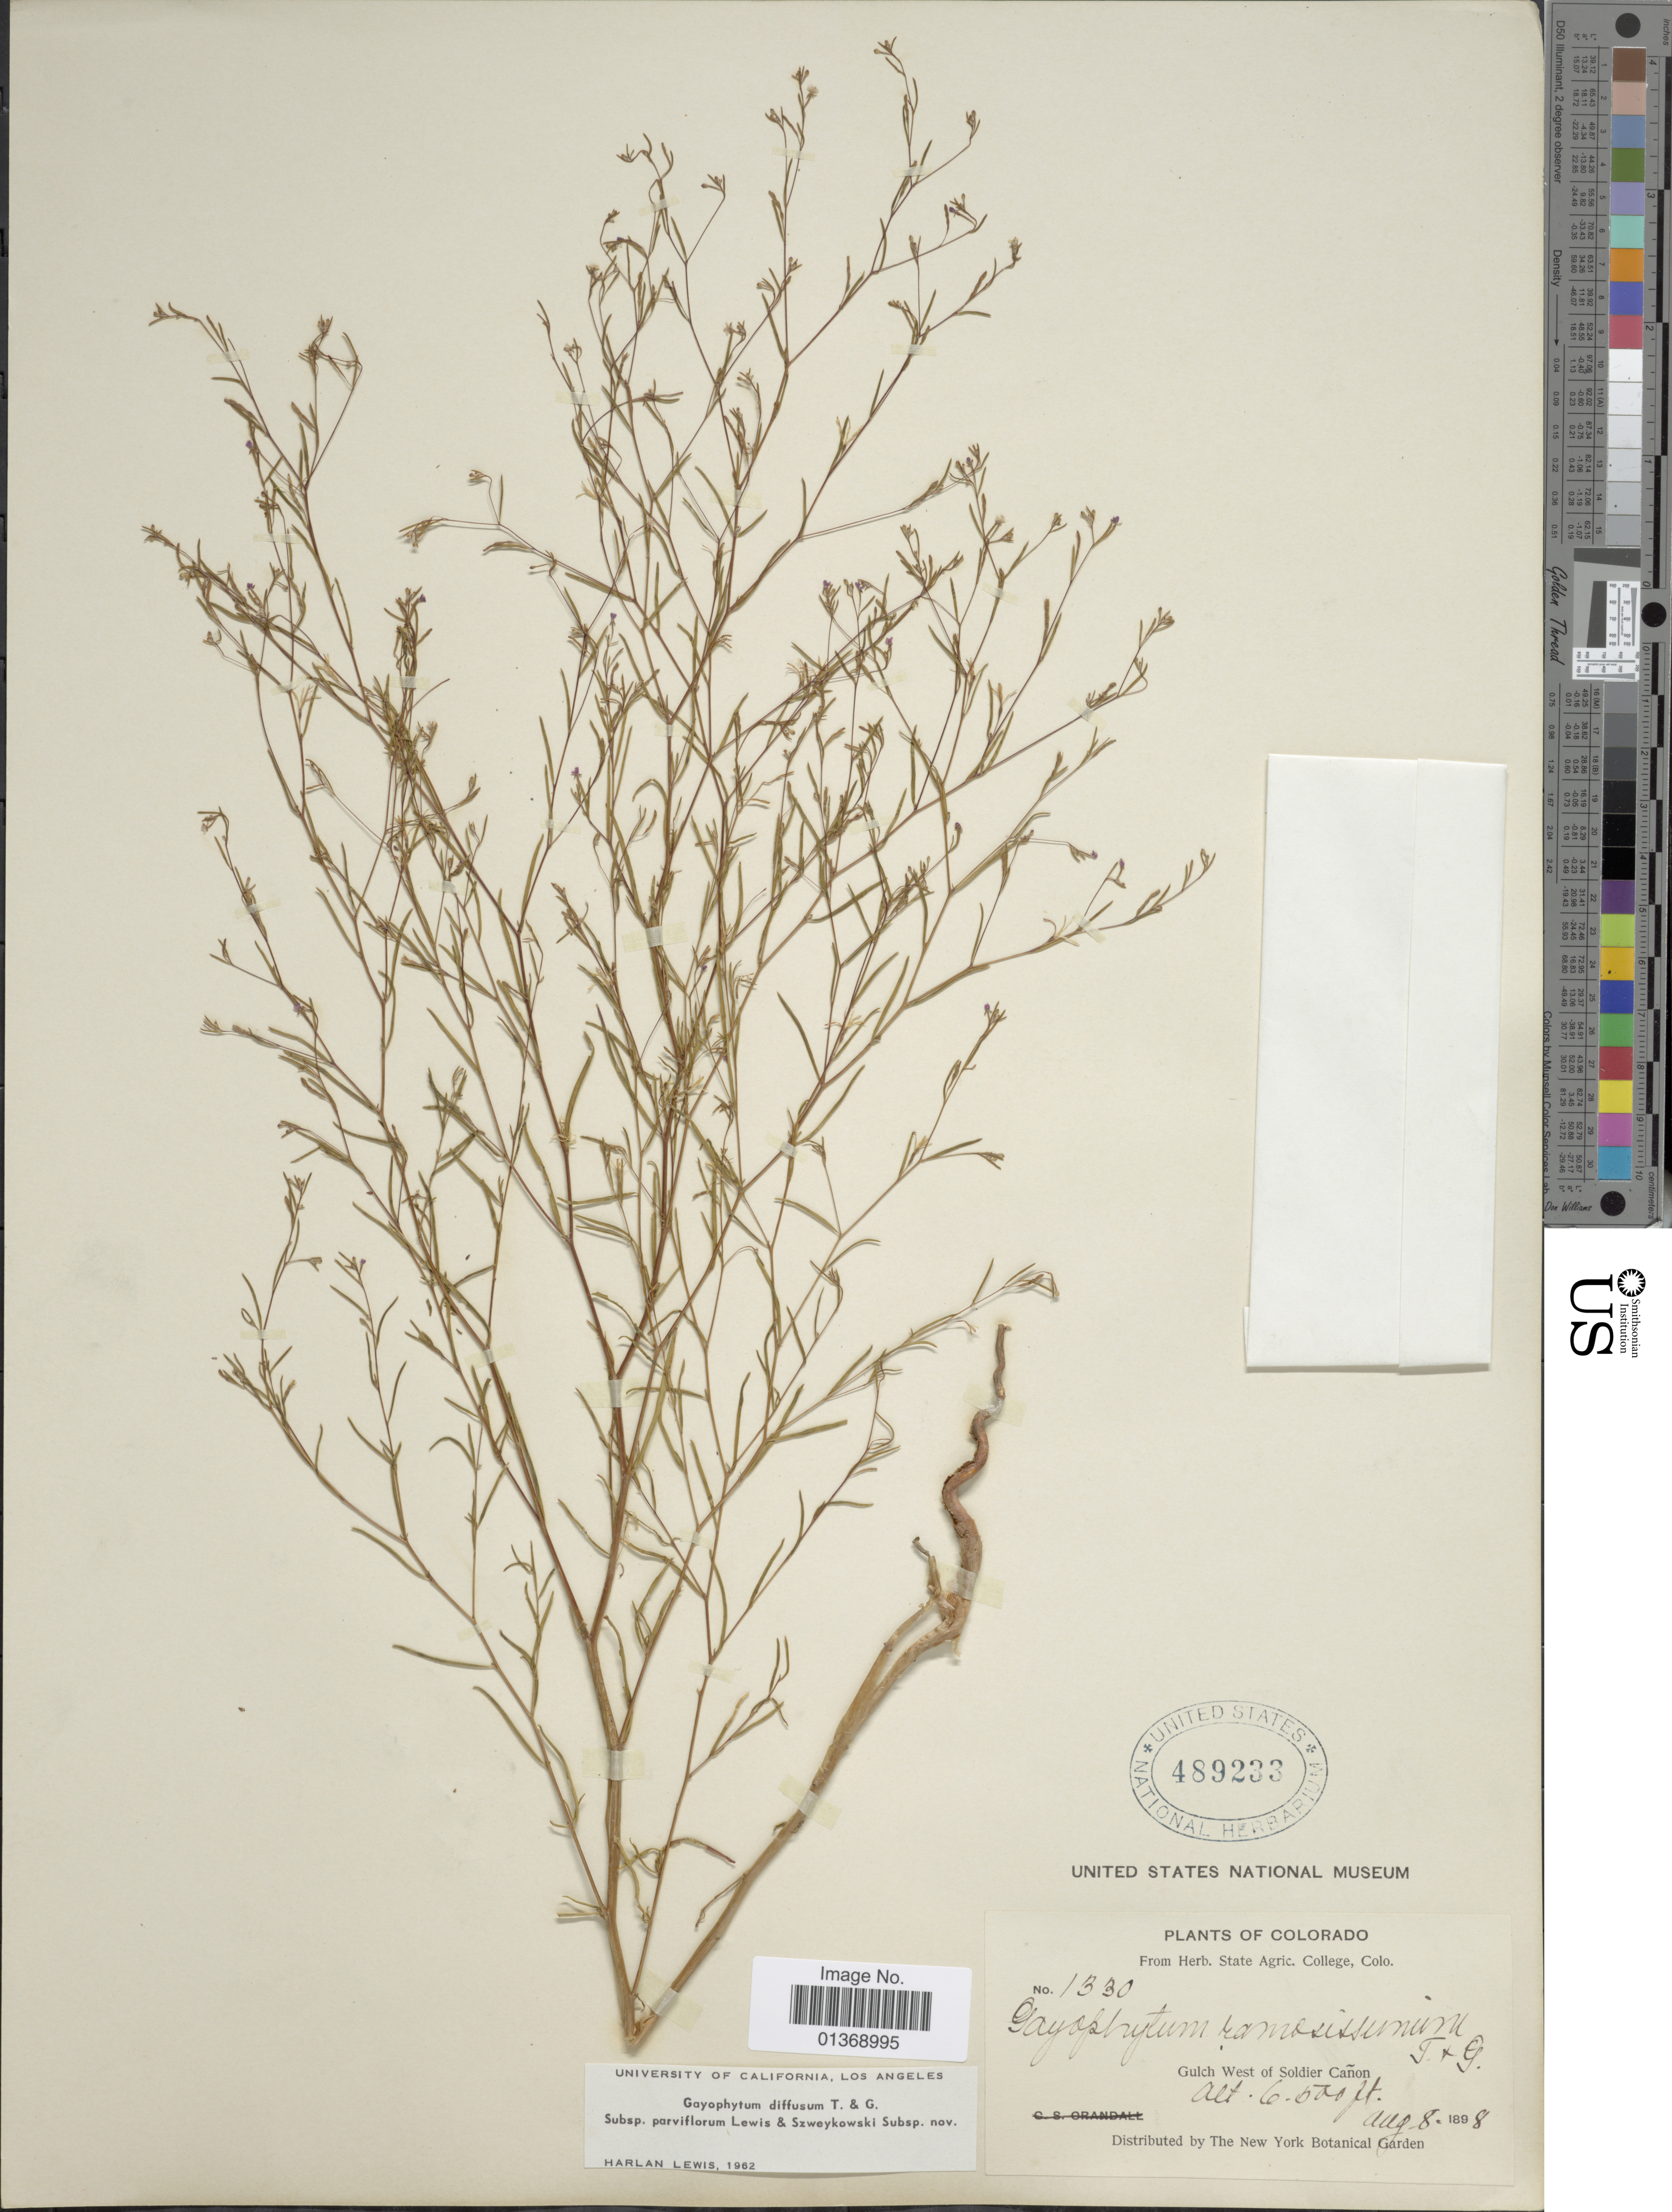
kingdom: Plantae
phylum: Tracheophyta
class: Magnoliopsida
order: Myrtales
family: Onagraceae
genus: Gayophytum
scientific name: Gayophytum diffusum subsp. parviflorum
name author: F. H. Lewis & Szweyk.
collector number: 1330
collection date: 1898-08-08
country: United States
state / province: Colorado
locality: Gulch West of Soldier Cañon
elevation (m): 1981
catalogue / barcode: US 489233